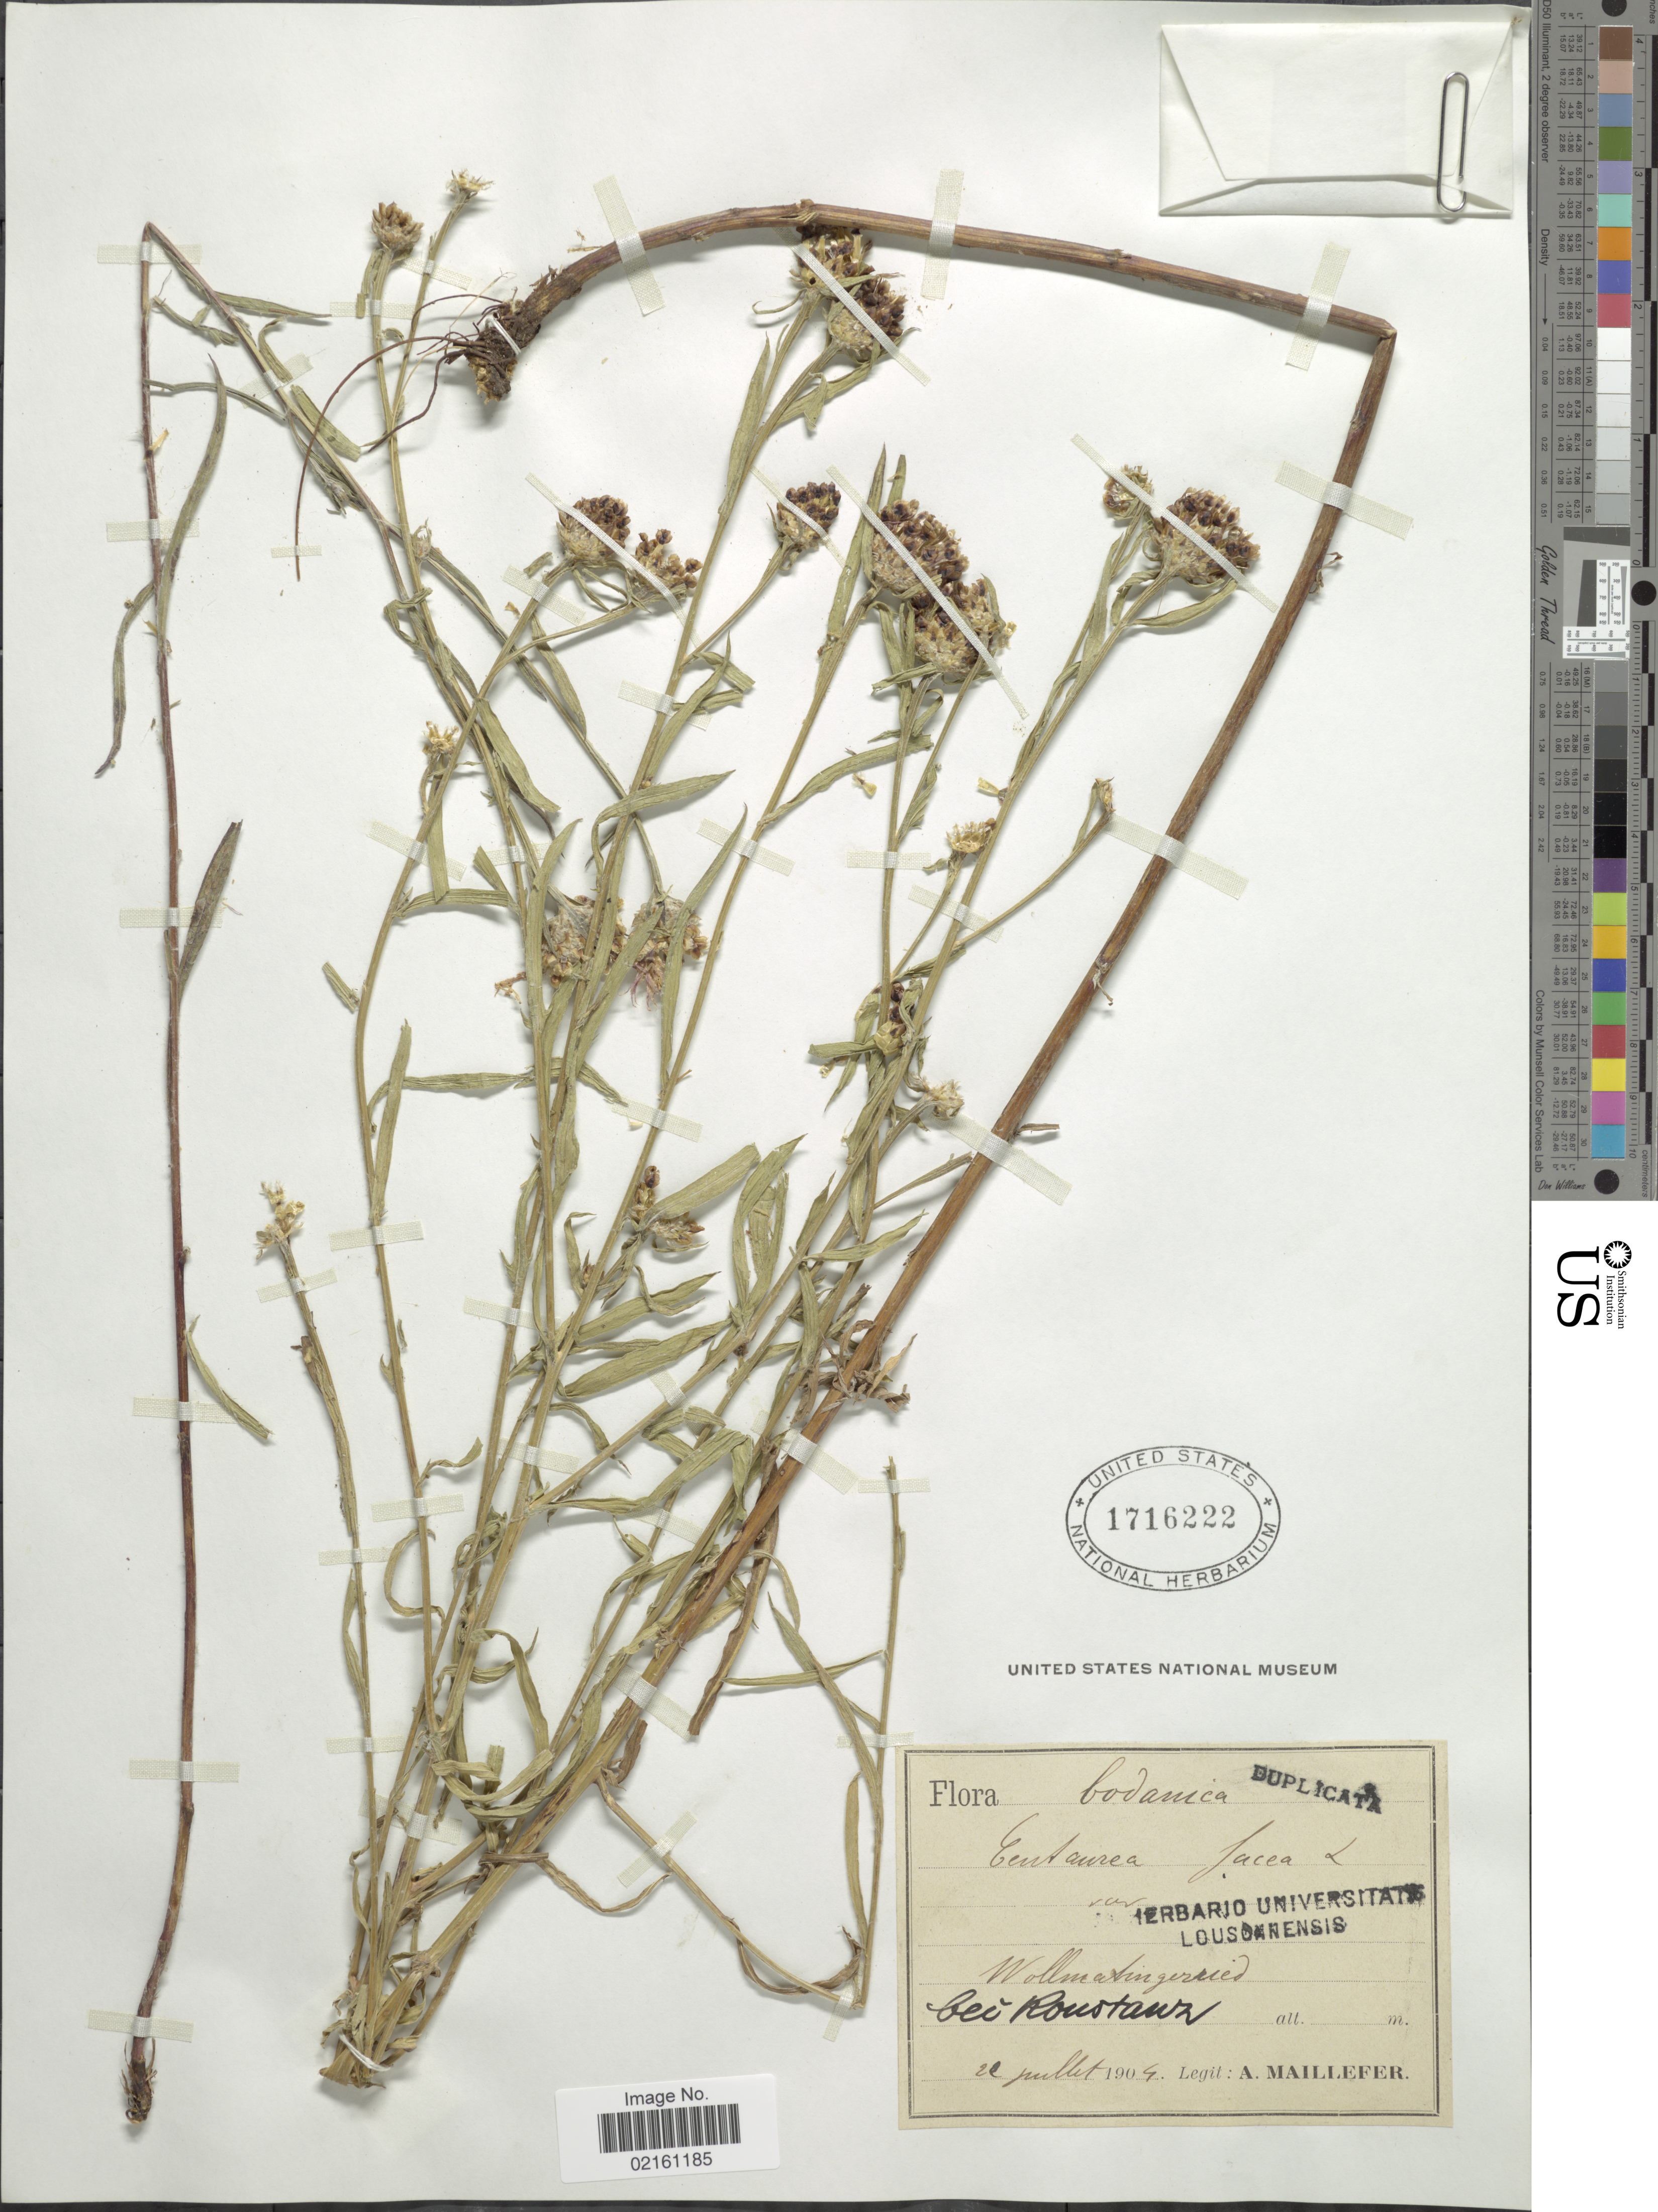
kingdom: Plantae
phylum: Tracheophyta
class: Magnoliopsida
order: Asterales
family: Asteraceae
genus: Centaurea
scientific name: Centaurea jacea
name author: L.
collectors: A. Maillefer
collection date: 1904-07-20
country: Germany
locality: Bodanica, Wollmatinger Ried, bei Roustauz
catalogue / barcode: US 1716222